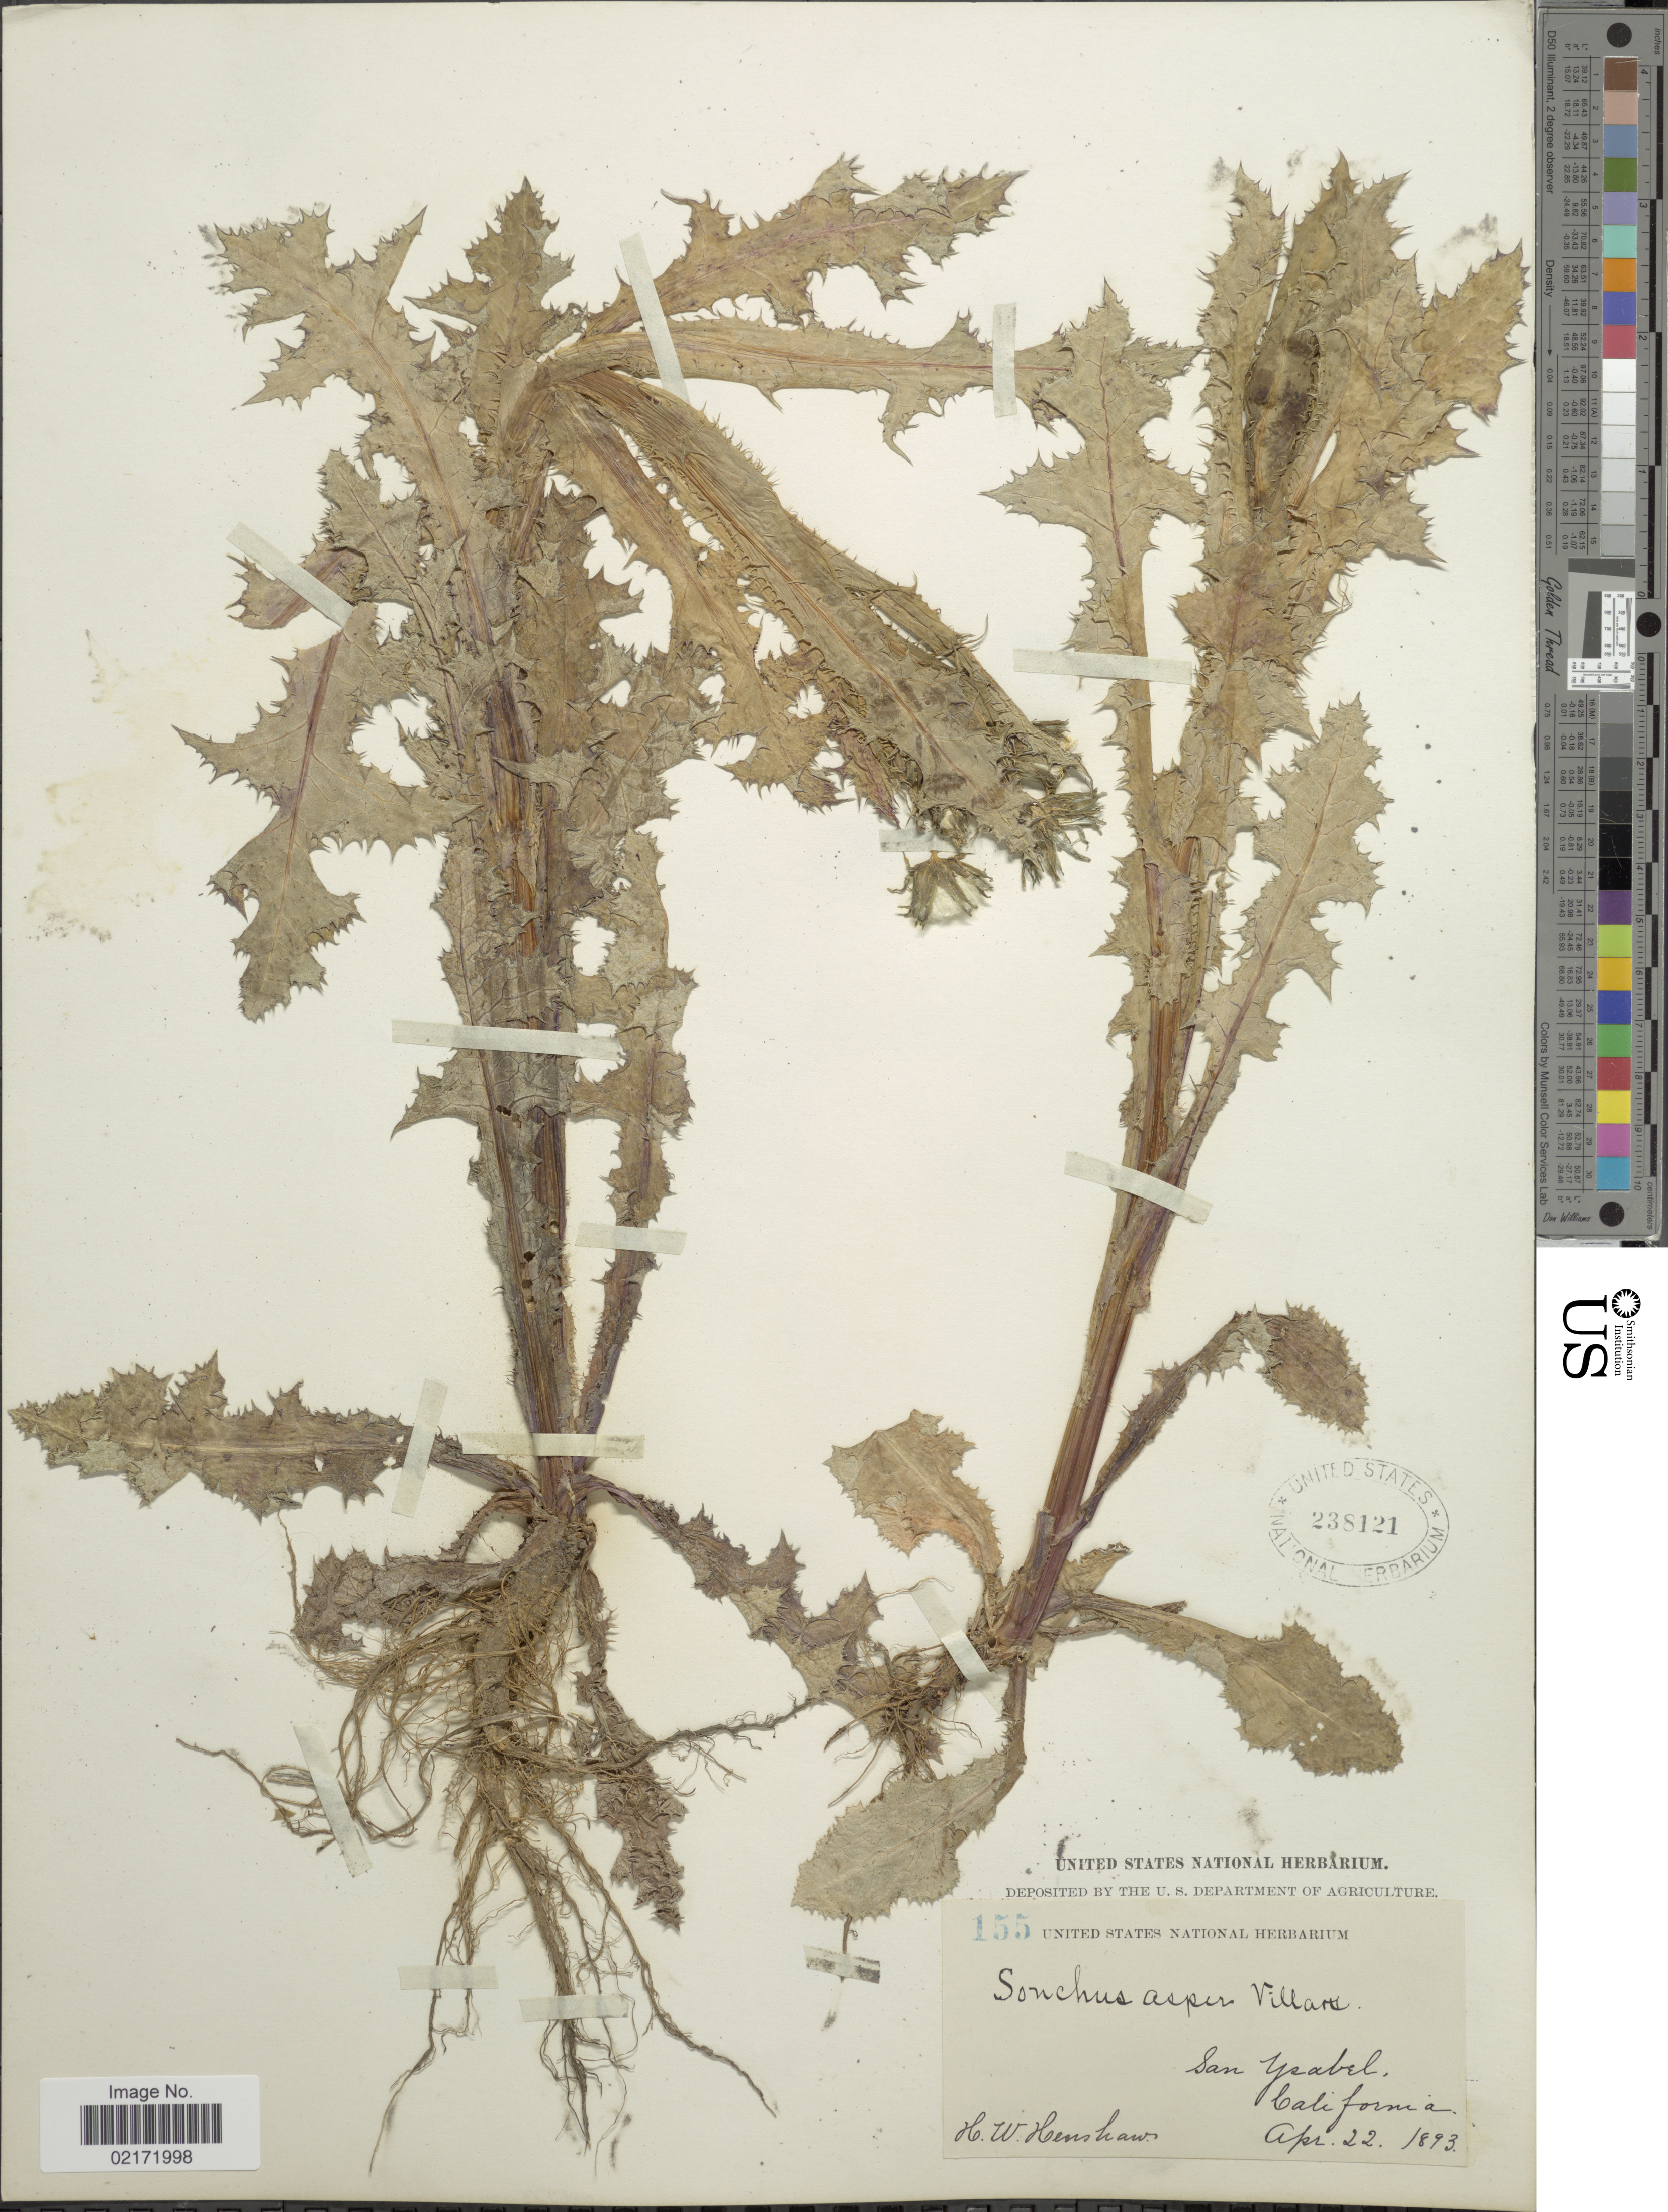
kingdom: Plantae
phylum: Tracheophyta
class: Magnoliopsida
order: Asterales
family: Asteraceae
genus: Sonchus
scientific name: Sonchus asper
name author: (L.) Hill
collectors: H. Henshaw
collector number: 155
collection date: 1893-04-22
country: United States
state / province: California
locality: San yzabel.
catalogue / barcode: US 238121